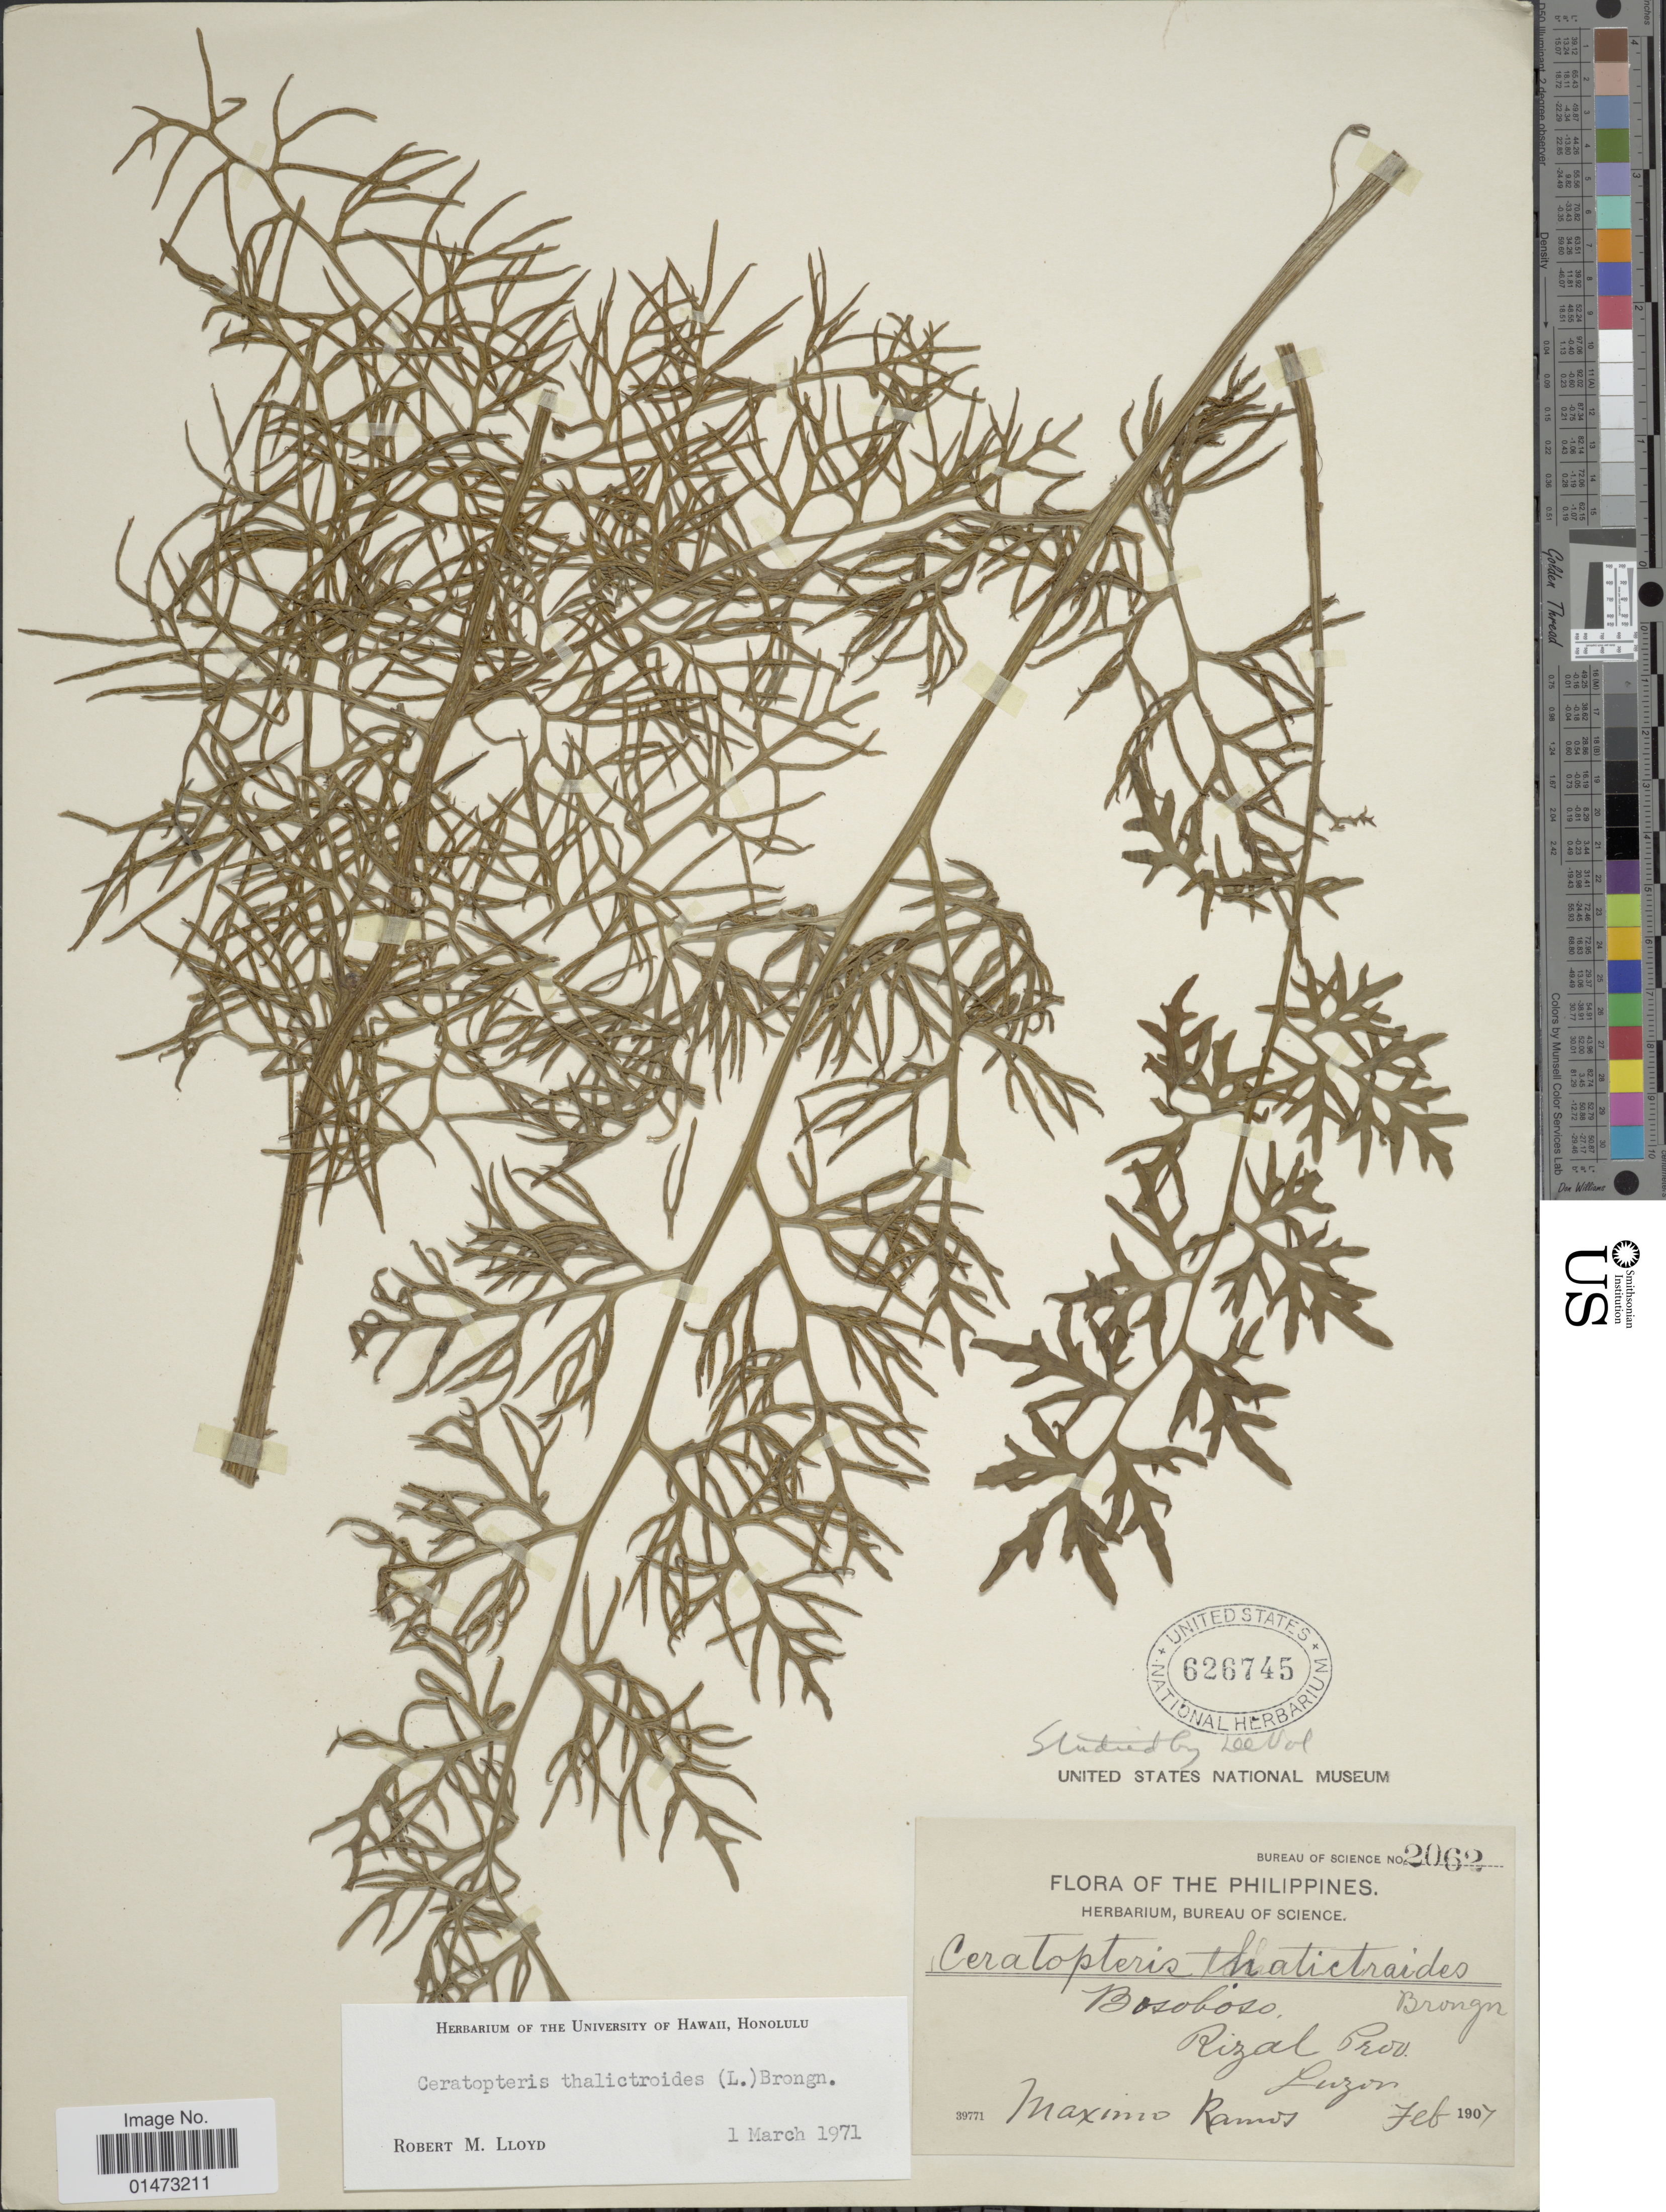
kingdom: Plantae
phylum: Tracheophyta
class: Polypodiopsida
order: Polypodiales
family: Pteridaceae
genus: Ceratopteris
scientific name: Ceratopteris thalictroides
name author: (L.) Brongn.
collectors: M. Ramos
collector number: Bureau of Science 2062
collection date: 1907-02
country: Philippines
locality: Bosoboso, Rizal Prov. Luzon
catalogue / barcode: US 626745